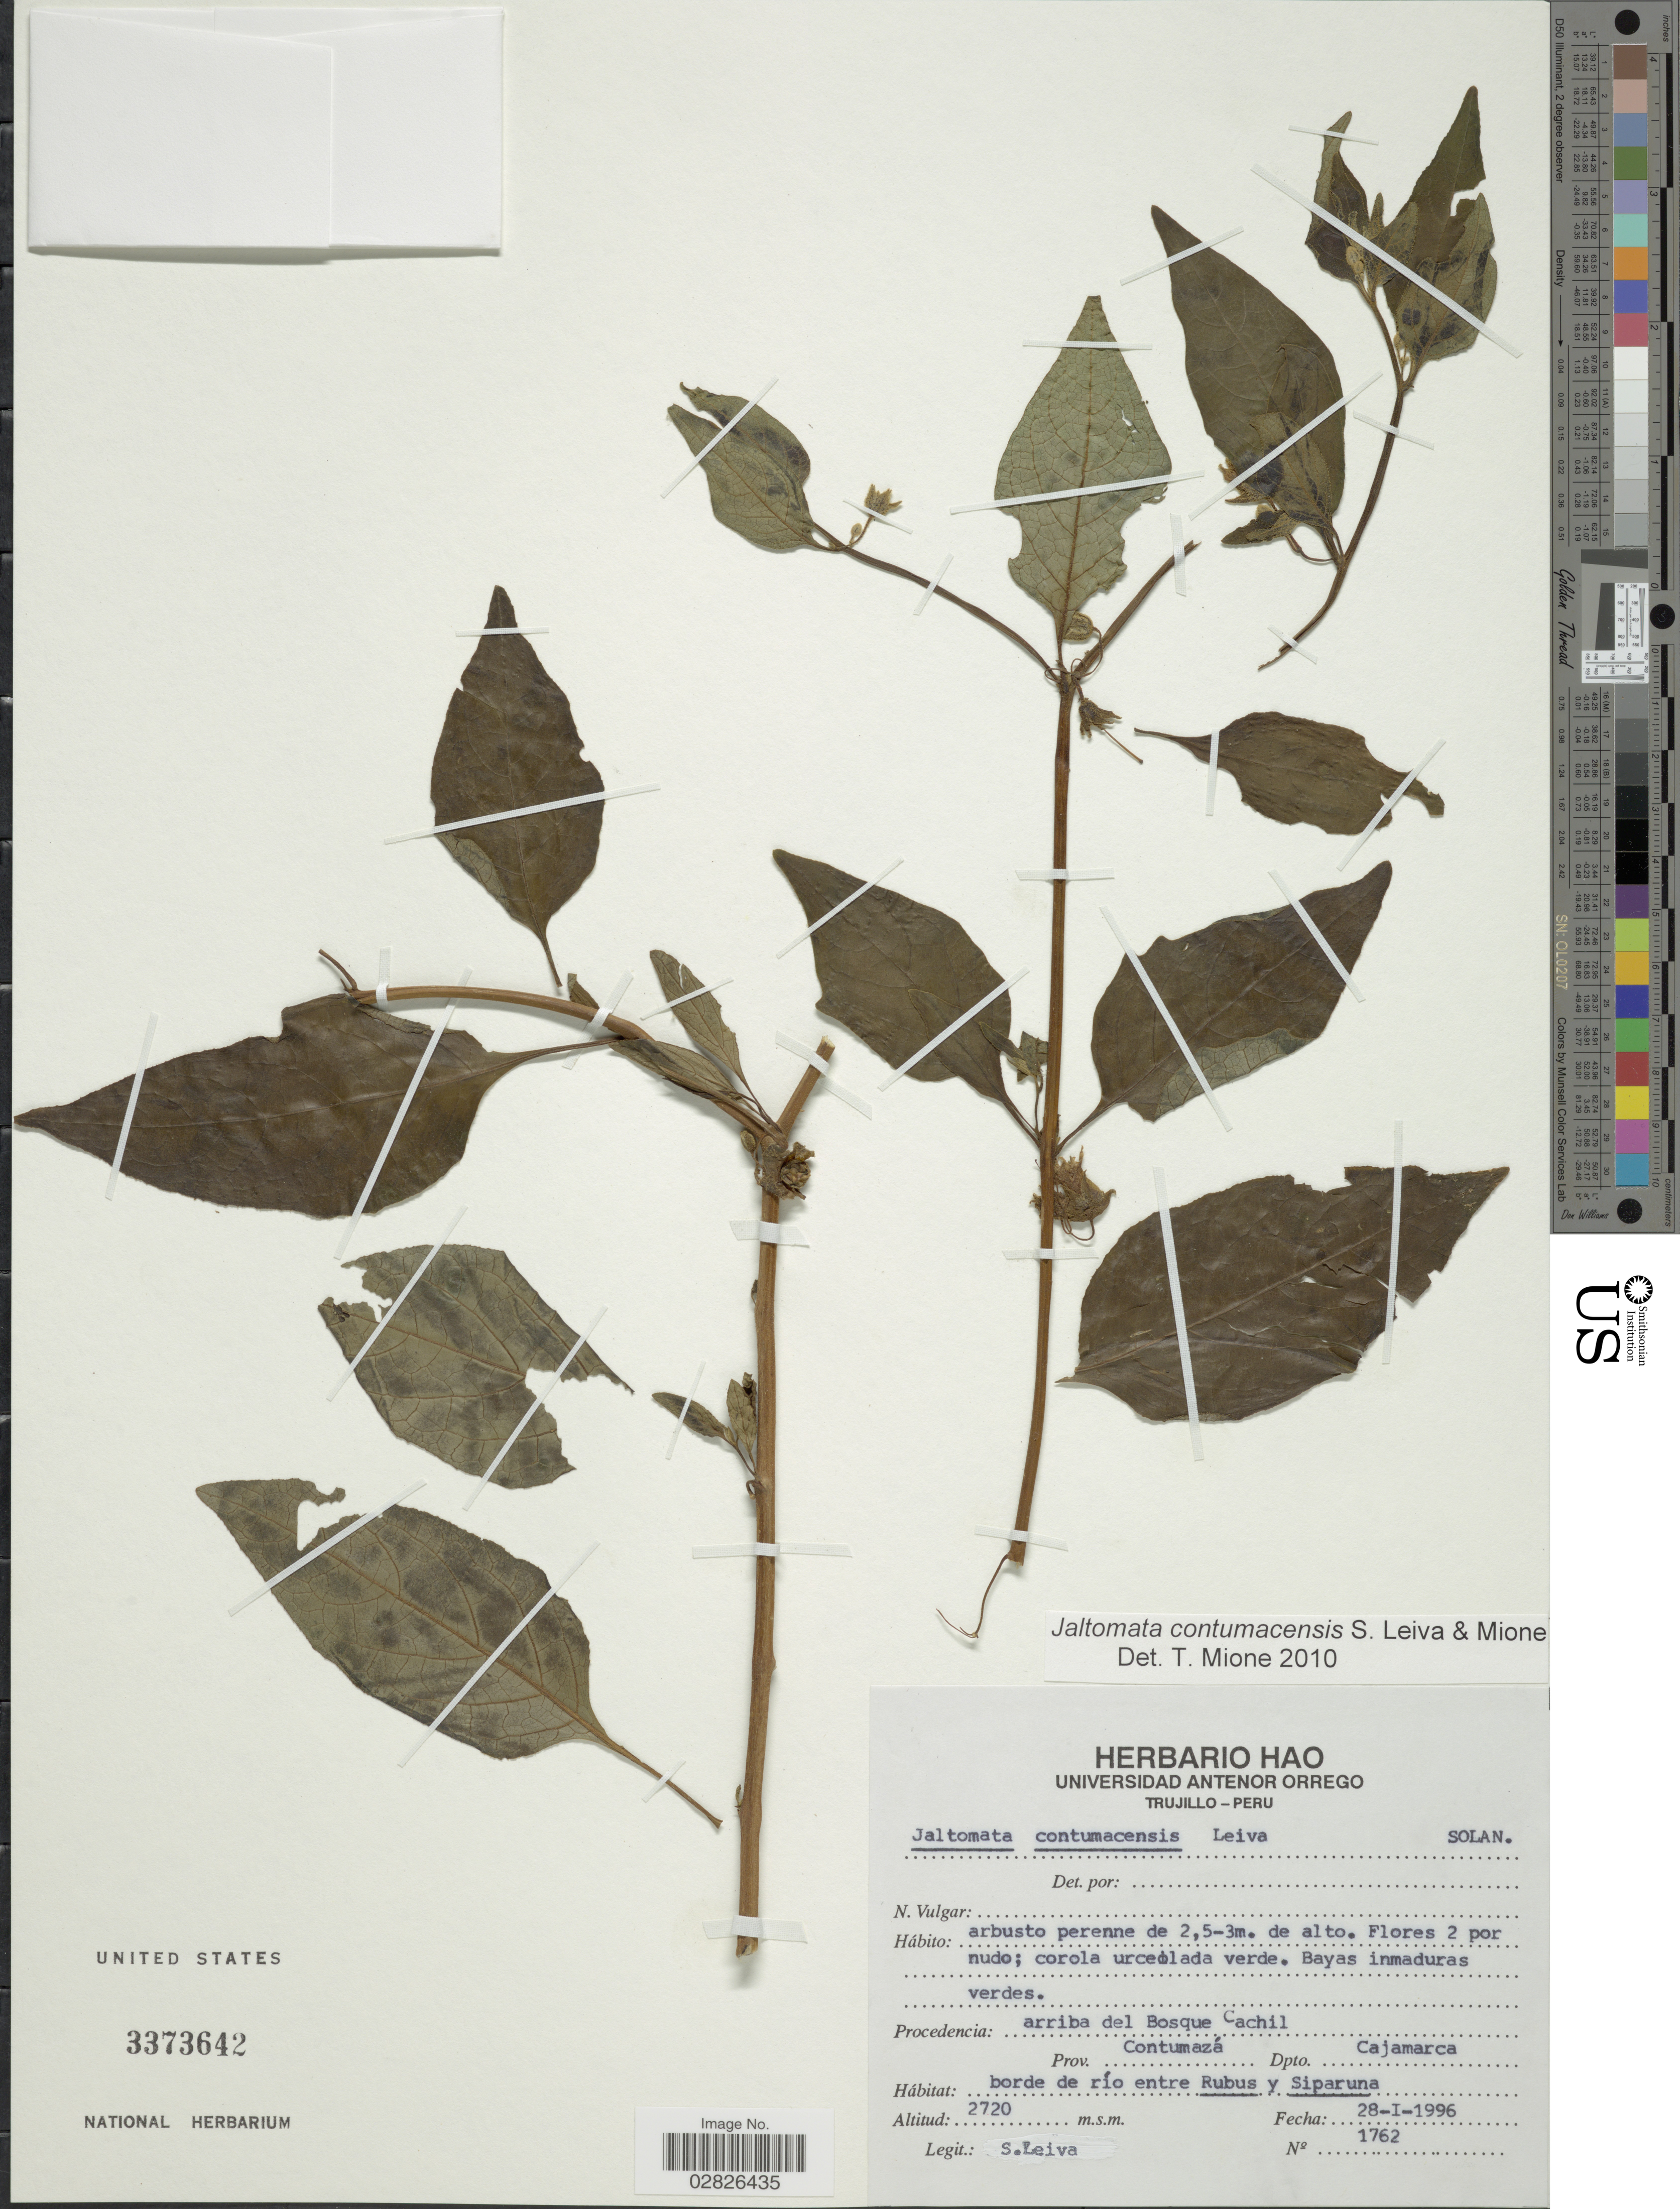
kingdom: Plantae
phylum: Tracheophyta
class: Magnoliopsida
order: Solanales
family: Solanaceae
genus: Jaltomata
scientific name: Jaltomata contumacensis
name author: S. Leiva & Mione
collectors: S. Leiva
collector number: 1762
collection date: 1996-01-28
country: Peru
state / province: Cajamarca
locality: Procedencia arriba del Bosque Cachil, Prov. Contumazá, Dpto. Cajamarca.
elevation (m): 2720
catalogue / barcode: US 3373642